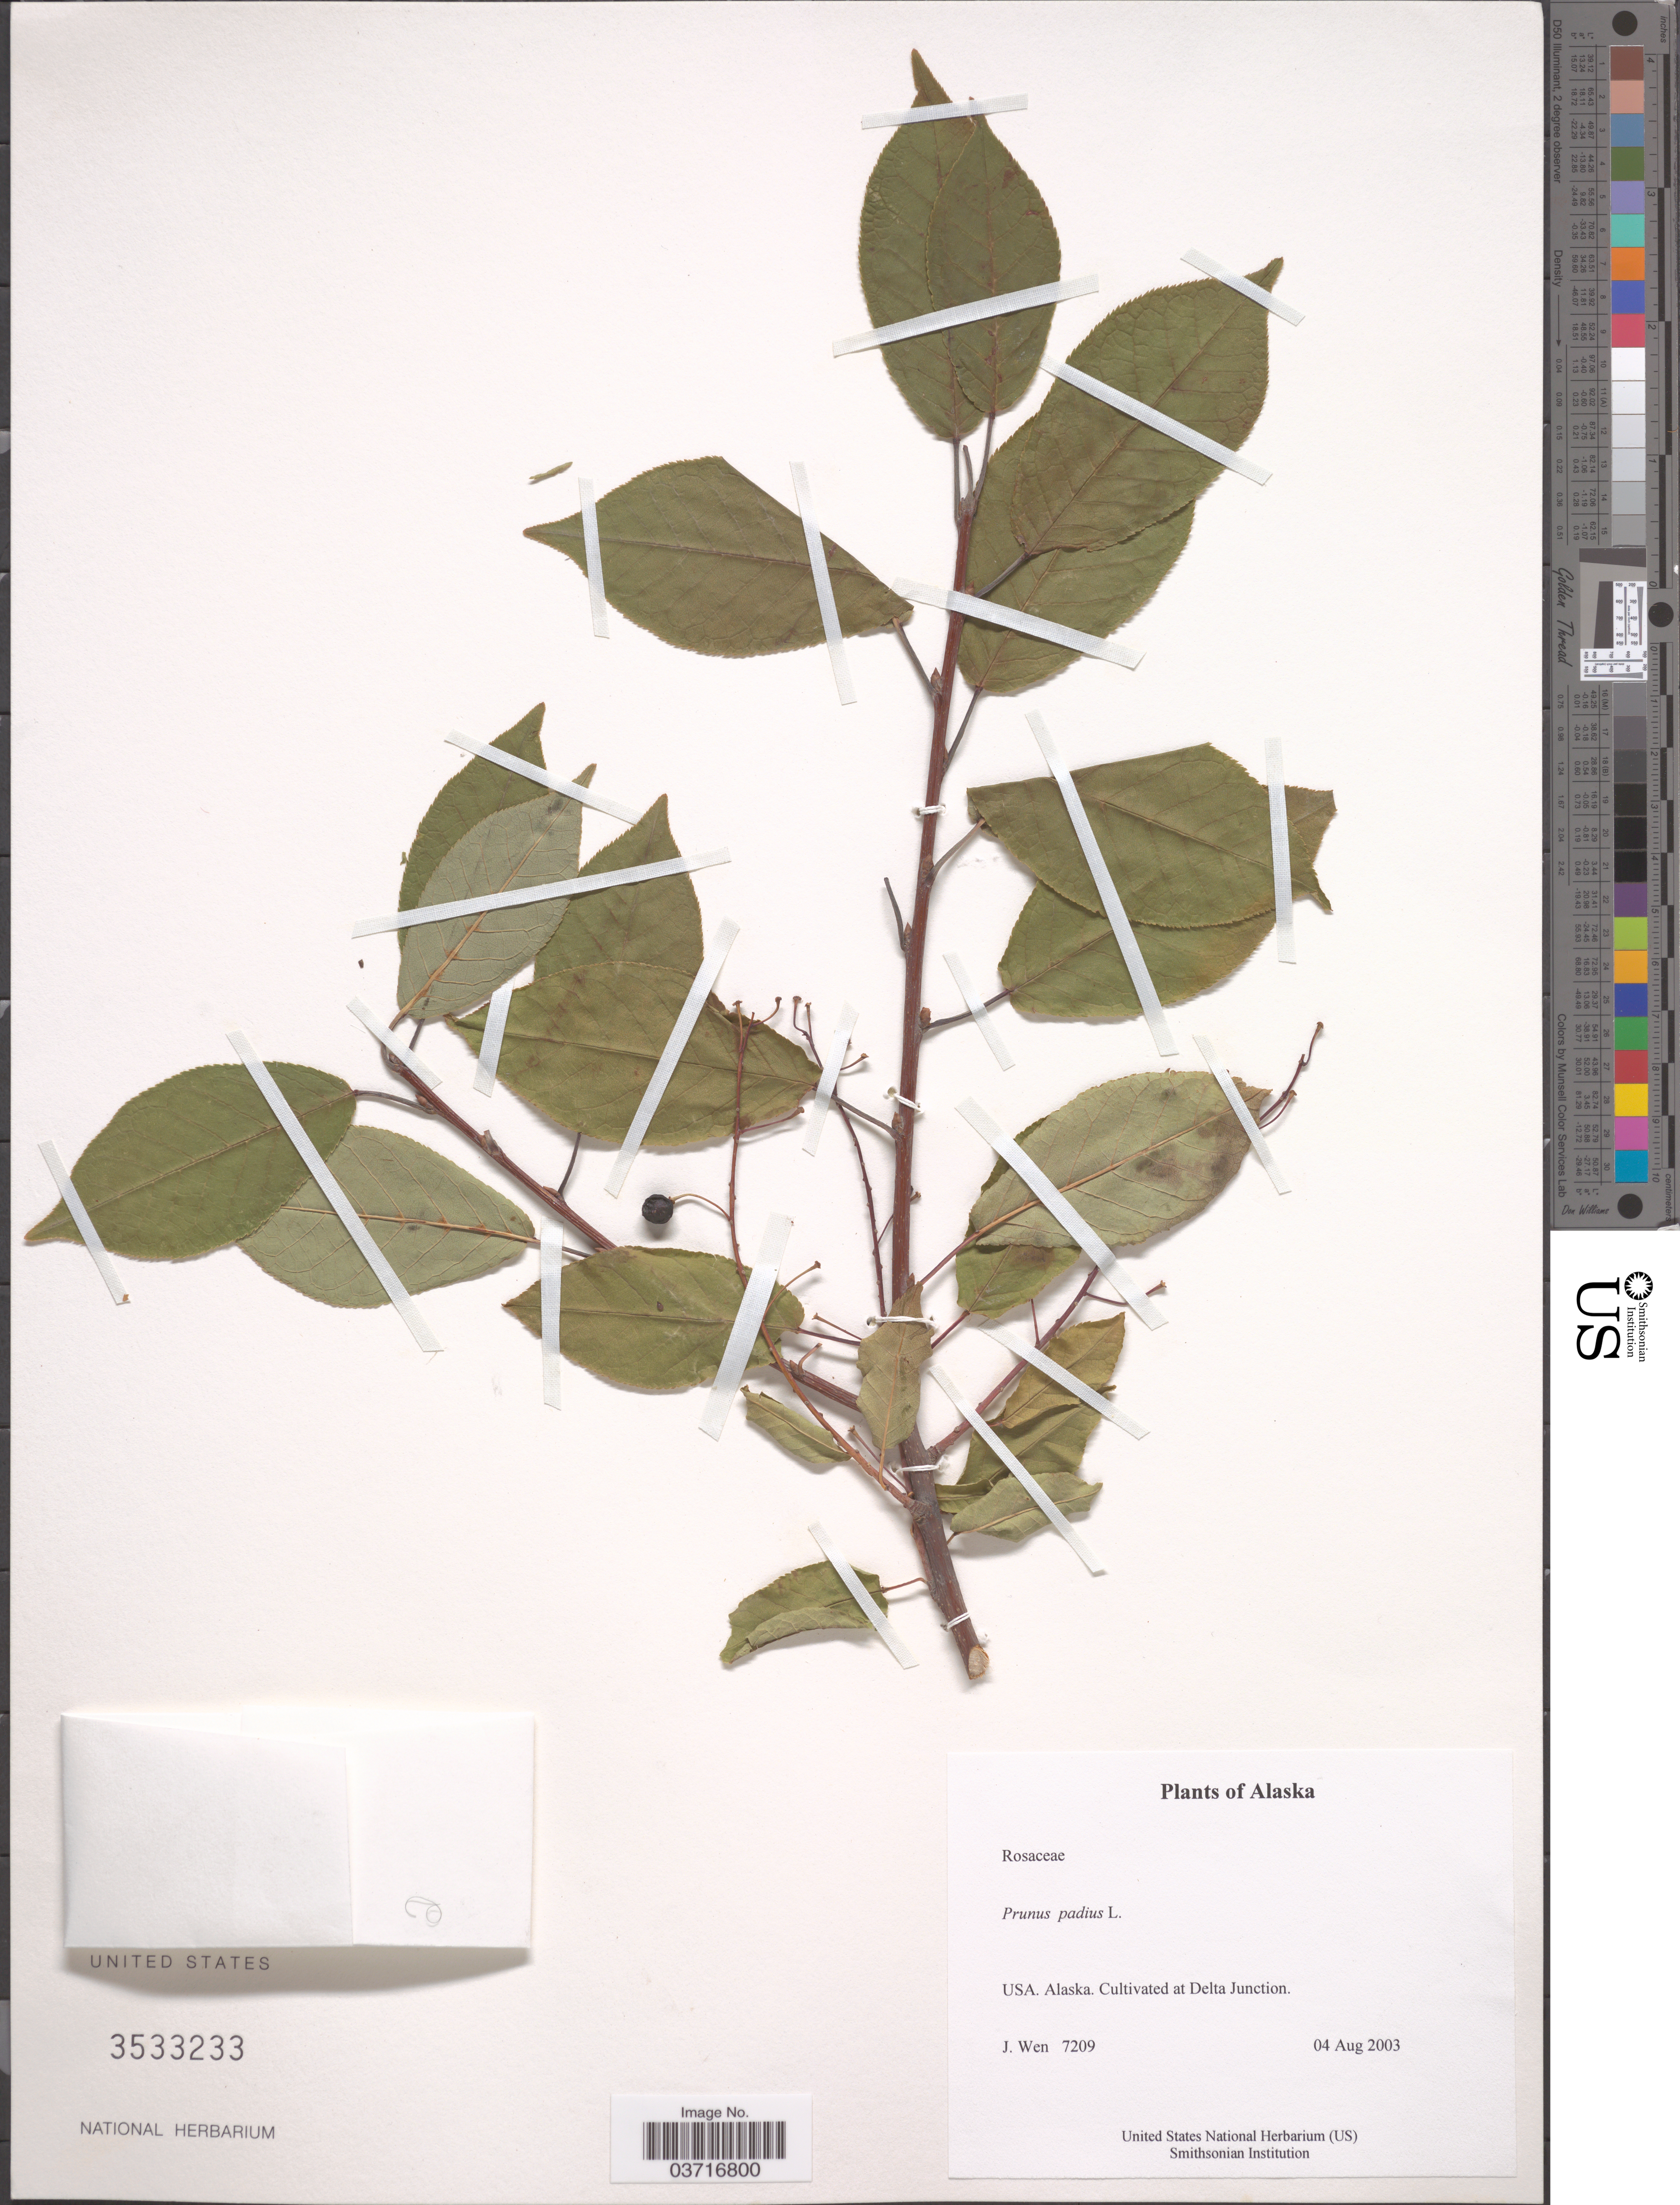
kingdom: Plantae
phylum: Tracheophyta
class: Magnoliopsida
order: Rosales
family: Rosaceae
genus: Prunus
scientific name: Prunus padus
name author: L.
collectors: J. Wen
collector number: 7209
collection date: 2003-08-04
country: United States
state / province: Alaska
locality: USA. At Delta Junction.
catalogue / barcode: US 3533233